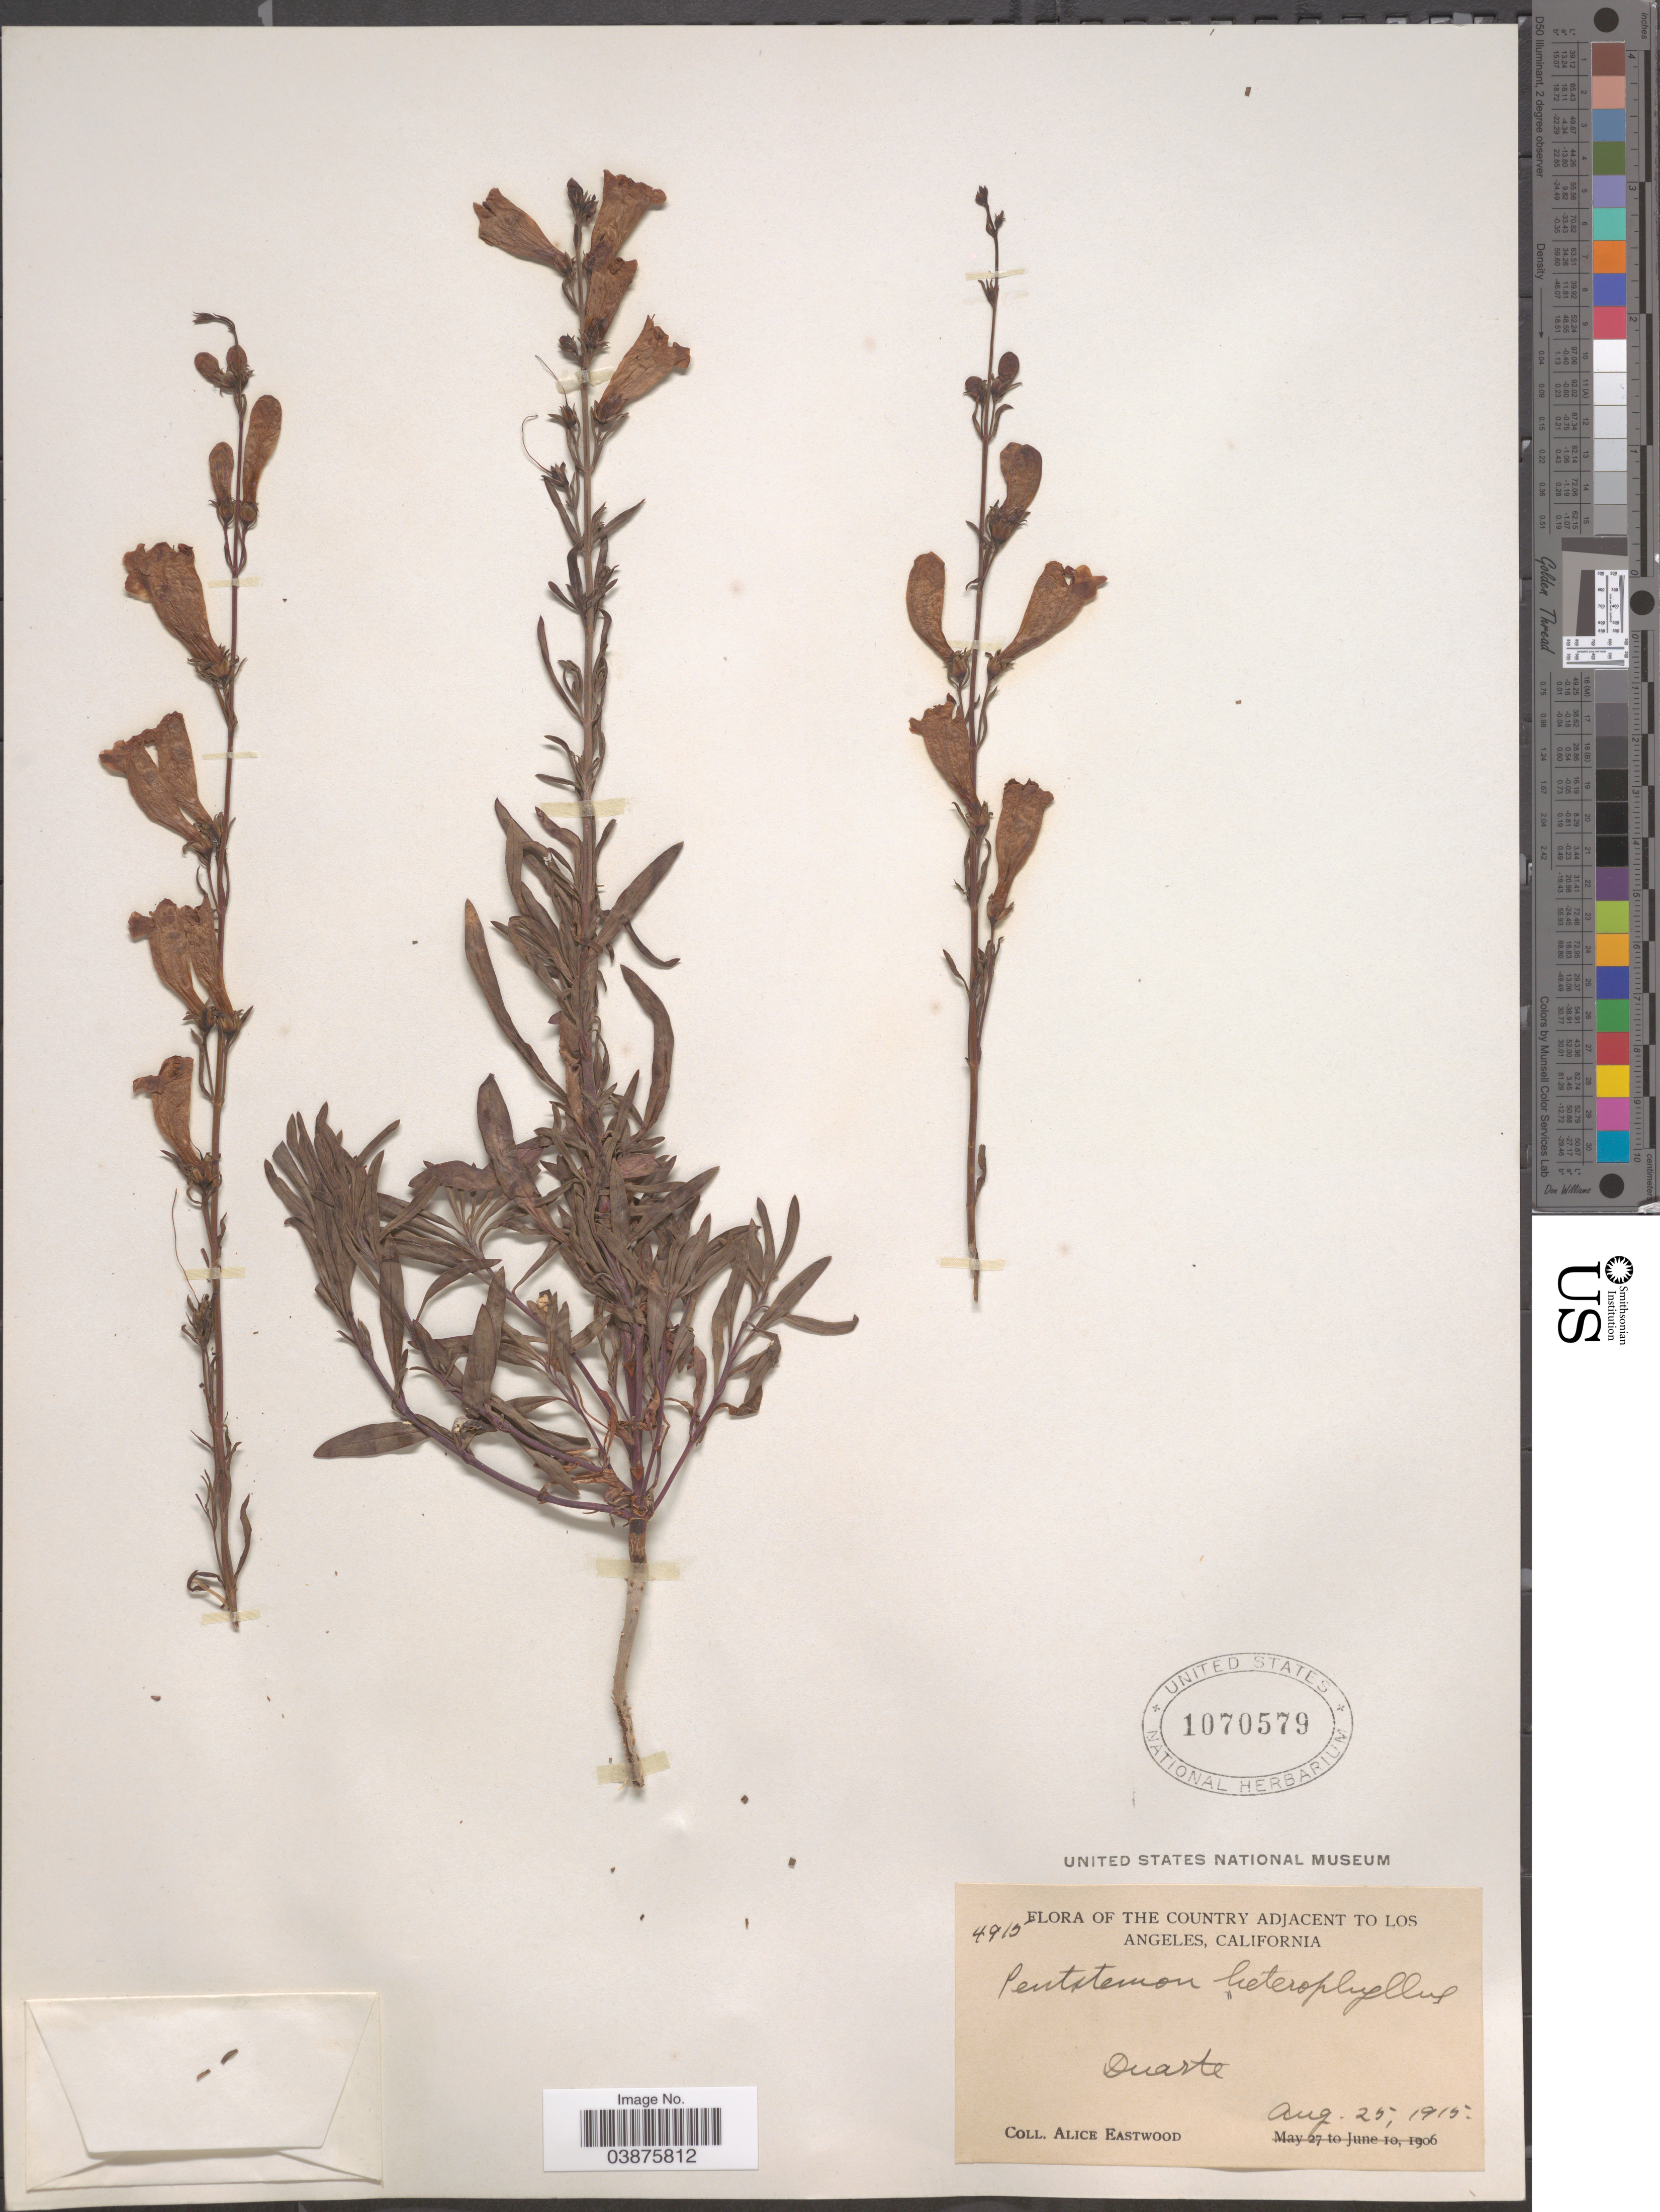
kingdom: Plantae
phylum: Tracheophyta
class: Magnoliopsida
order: Lamiales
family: Plantaginaceae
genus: Penstemon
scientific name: Penstemon heterophyllus subsp. australis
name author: (Munz & I.M. Johnst.) D.D. Keck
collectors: A. Eastwood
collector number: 4915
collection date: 1915-08-25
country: United States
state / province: California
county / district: Los Angeles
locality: Country adjacent to Los Angeles. Duarte.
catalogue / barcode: US 1070579